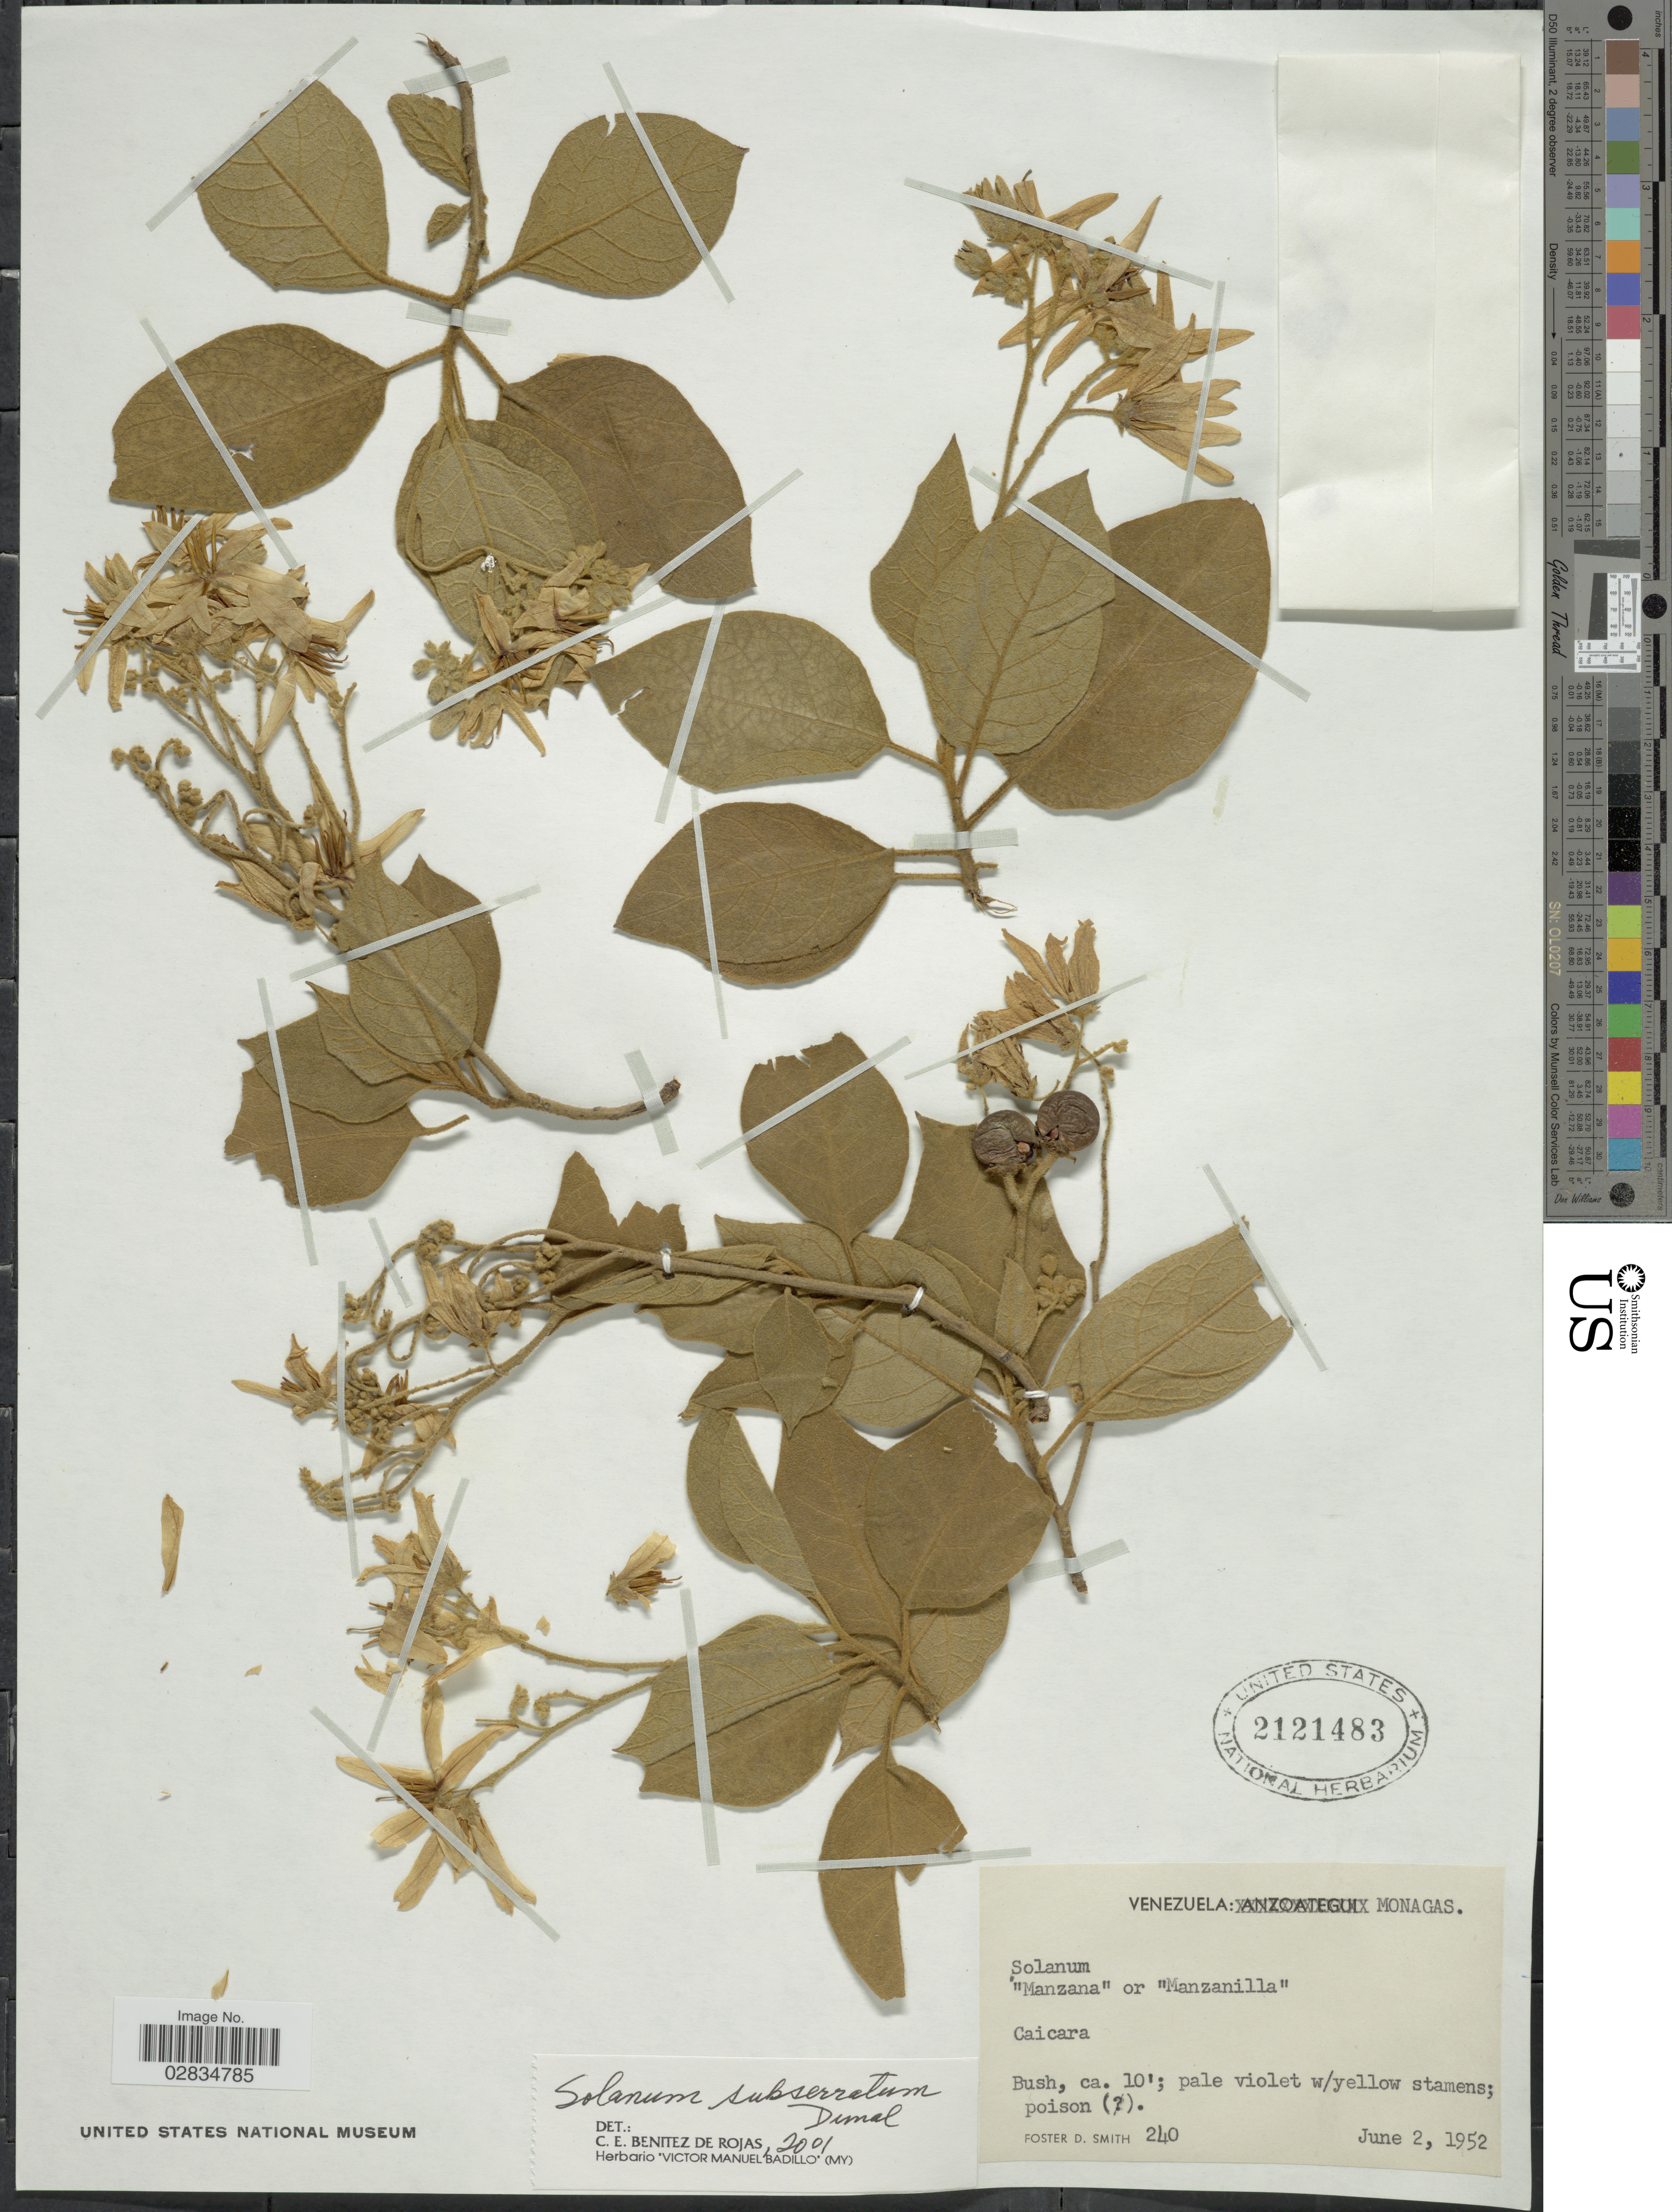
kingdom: Plantae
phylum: Tracheophyta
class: Magnoliopsida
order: Solanales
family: Solanaceae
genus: Solanum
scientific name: Solanum subserratum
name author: Dunal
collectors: F. Smith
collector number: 240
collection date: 1952-06-02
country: Venezuela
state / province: Monagas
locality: Caicara.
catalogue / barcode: US 2121483